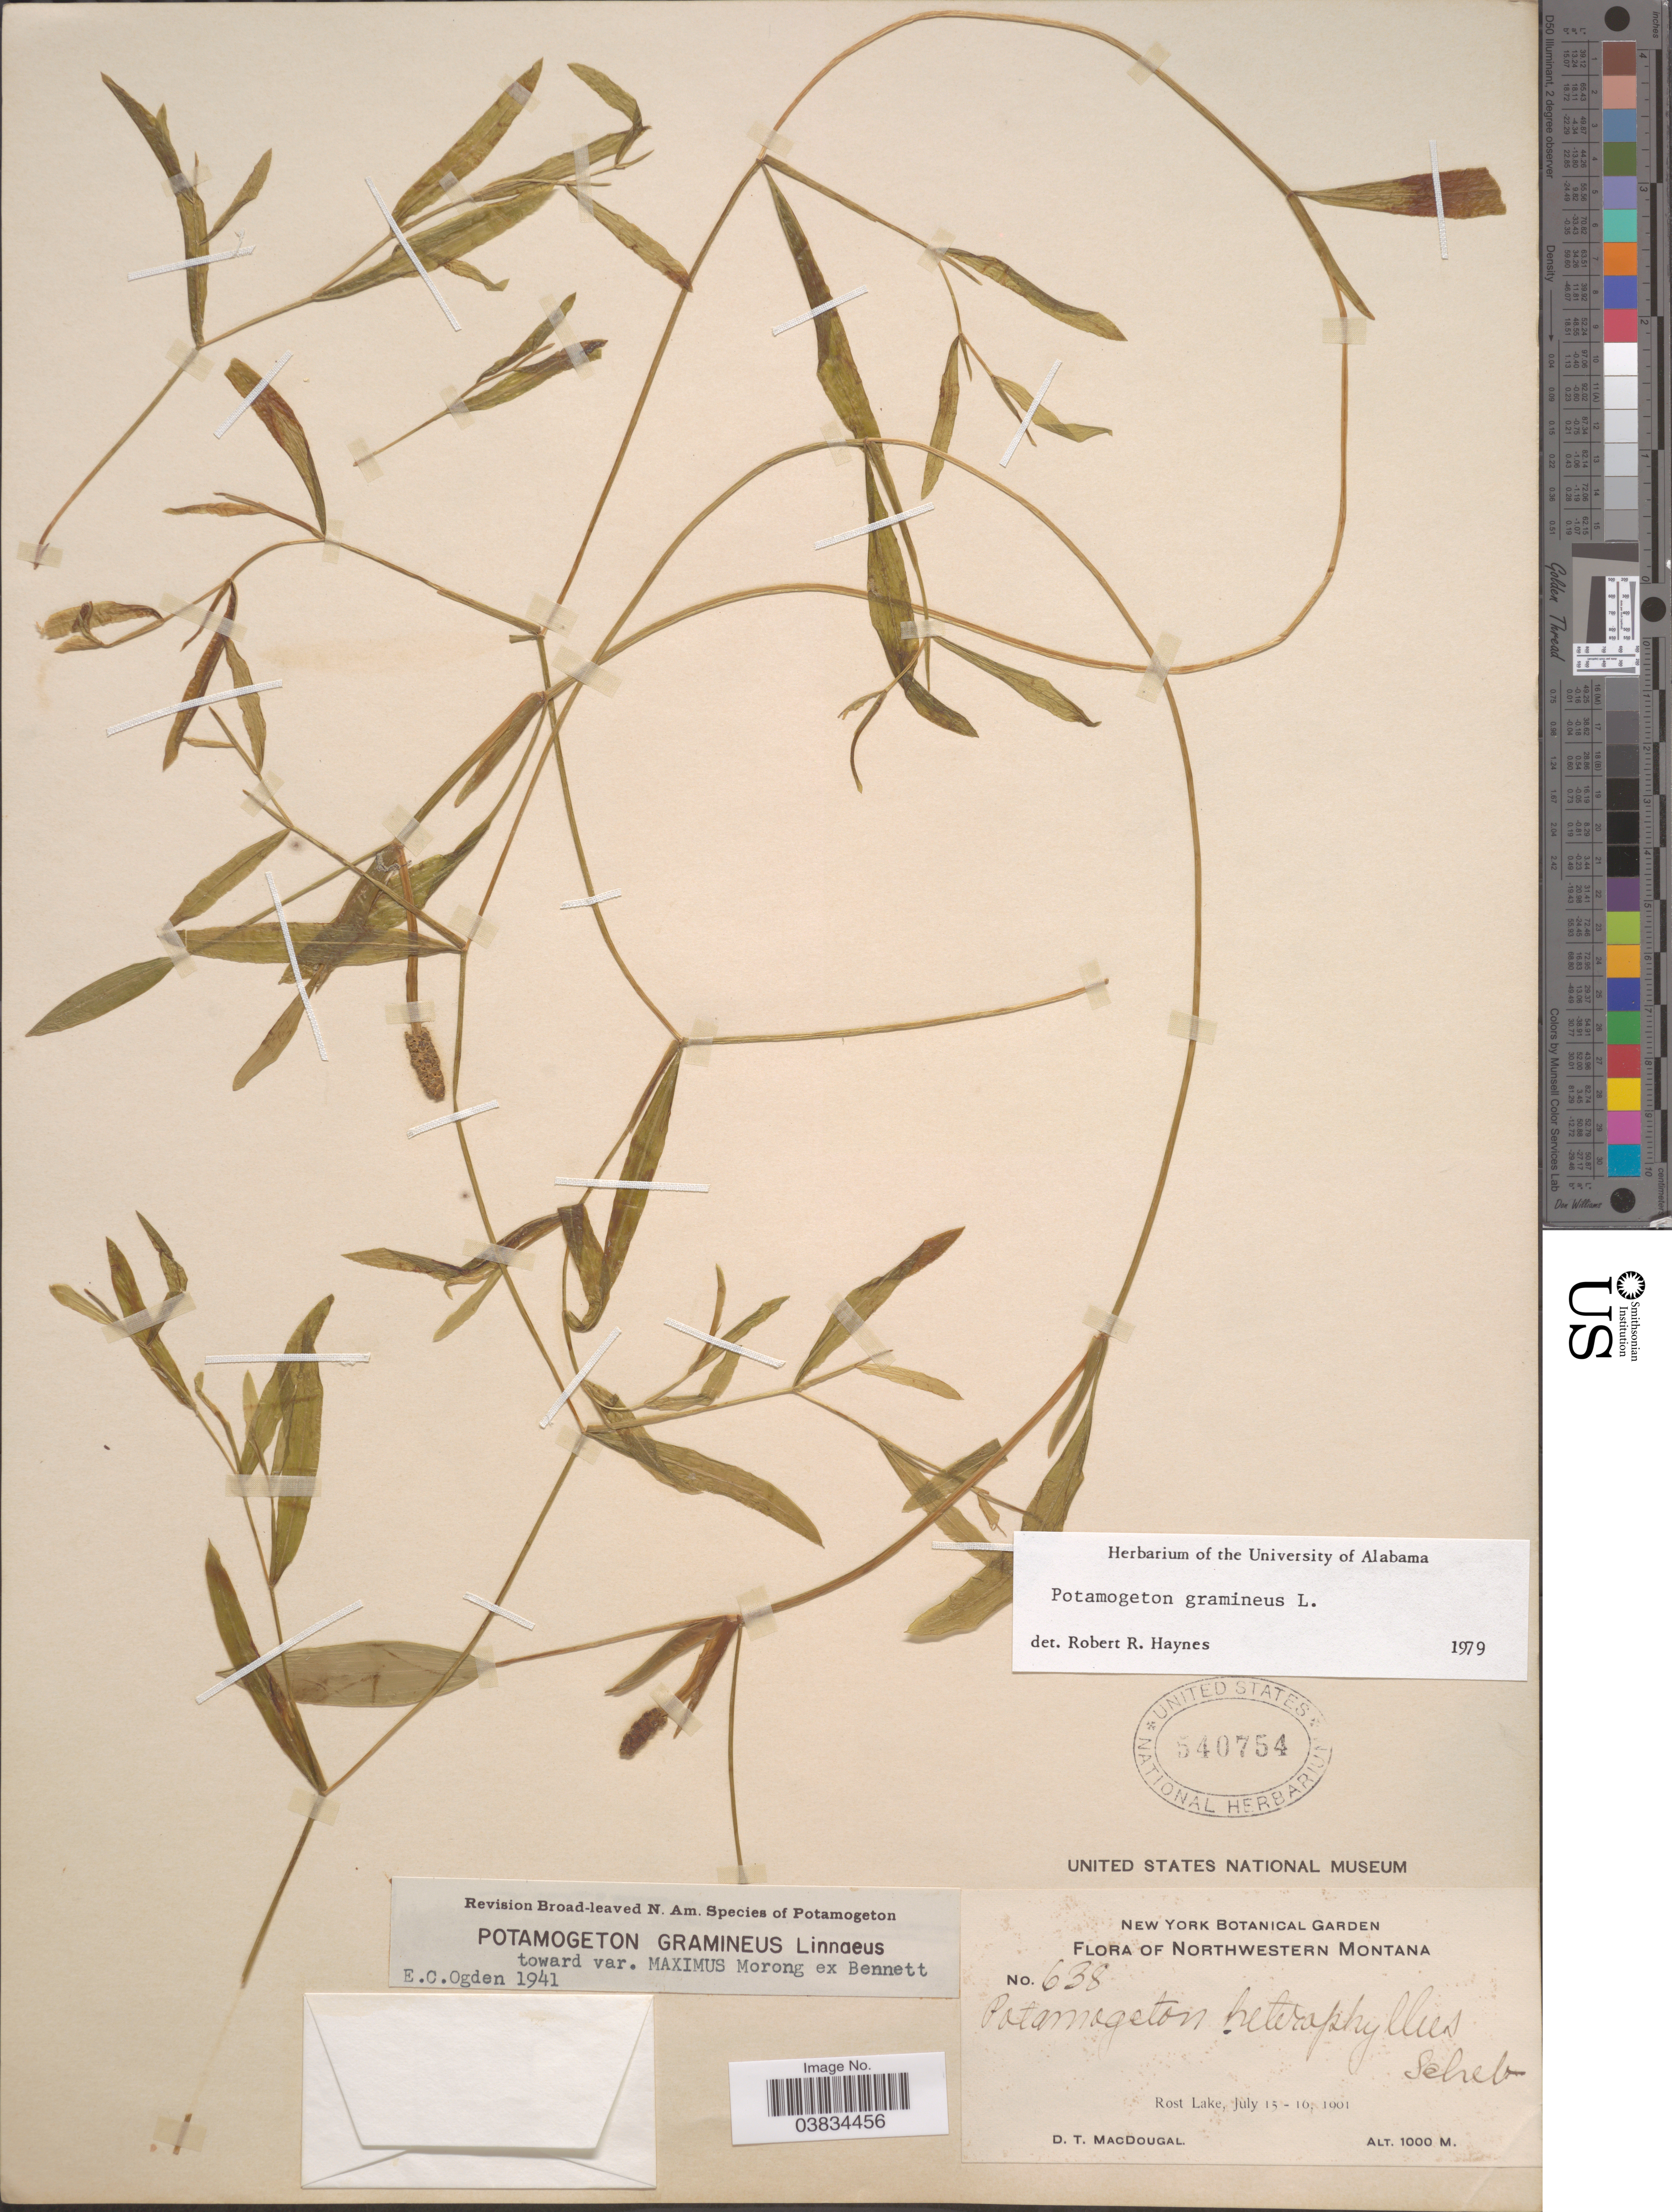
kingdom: Plantae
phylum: Tracheophyta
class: Liliopsida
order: Alismatales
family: Potamogetonaceae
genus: Potamogeton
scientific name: Potamogeton gramineus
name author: L.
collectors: D. T. MacDougal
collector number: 638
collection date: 1901-07-15/1901-07-16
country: United States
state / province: Montana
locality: Northwestern Montana. Rost Lake.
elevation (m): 1000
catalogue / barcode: US 540754